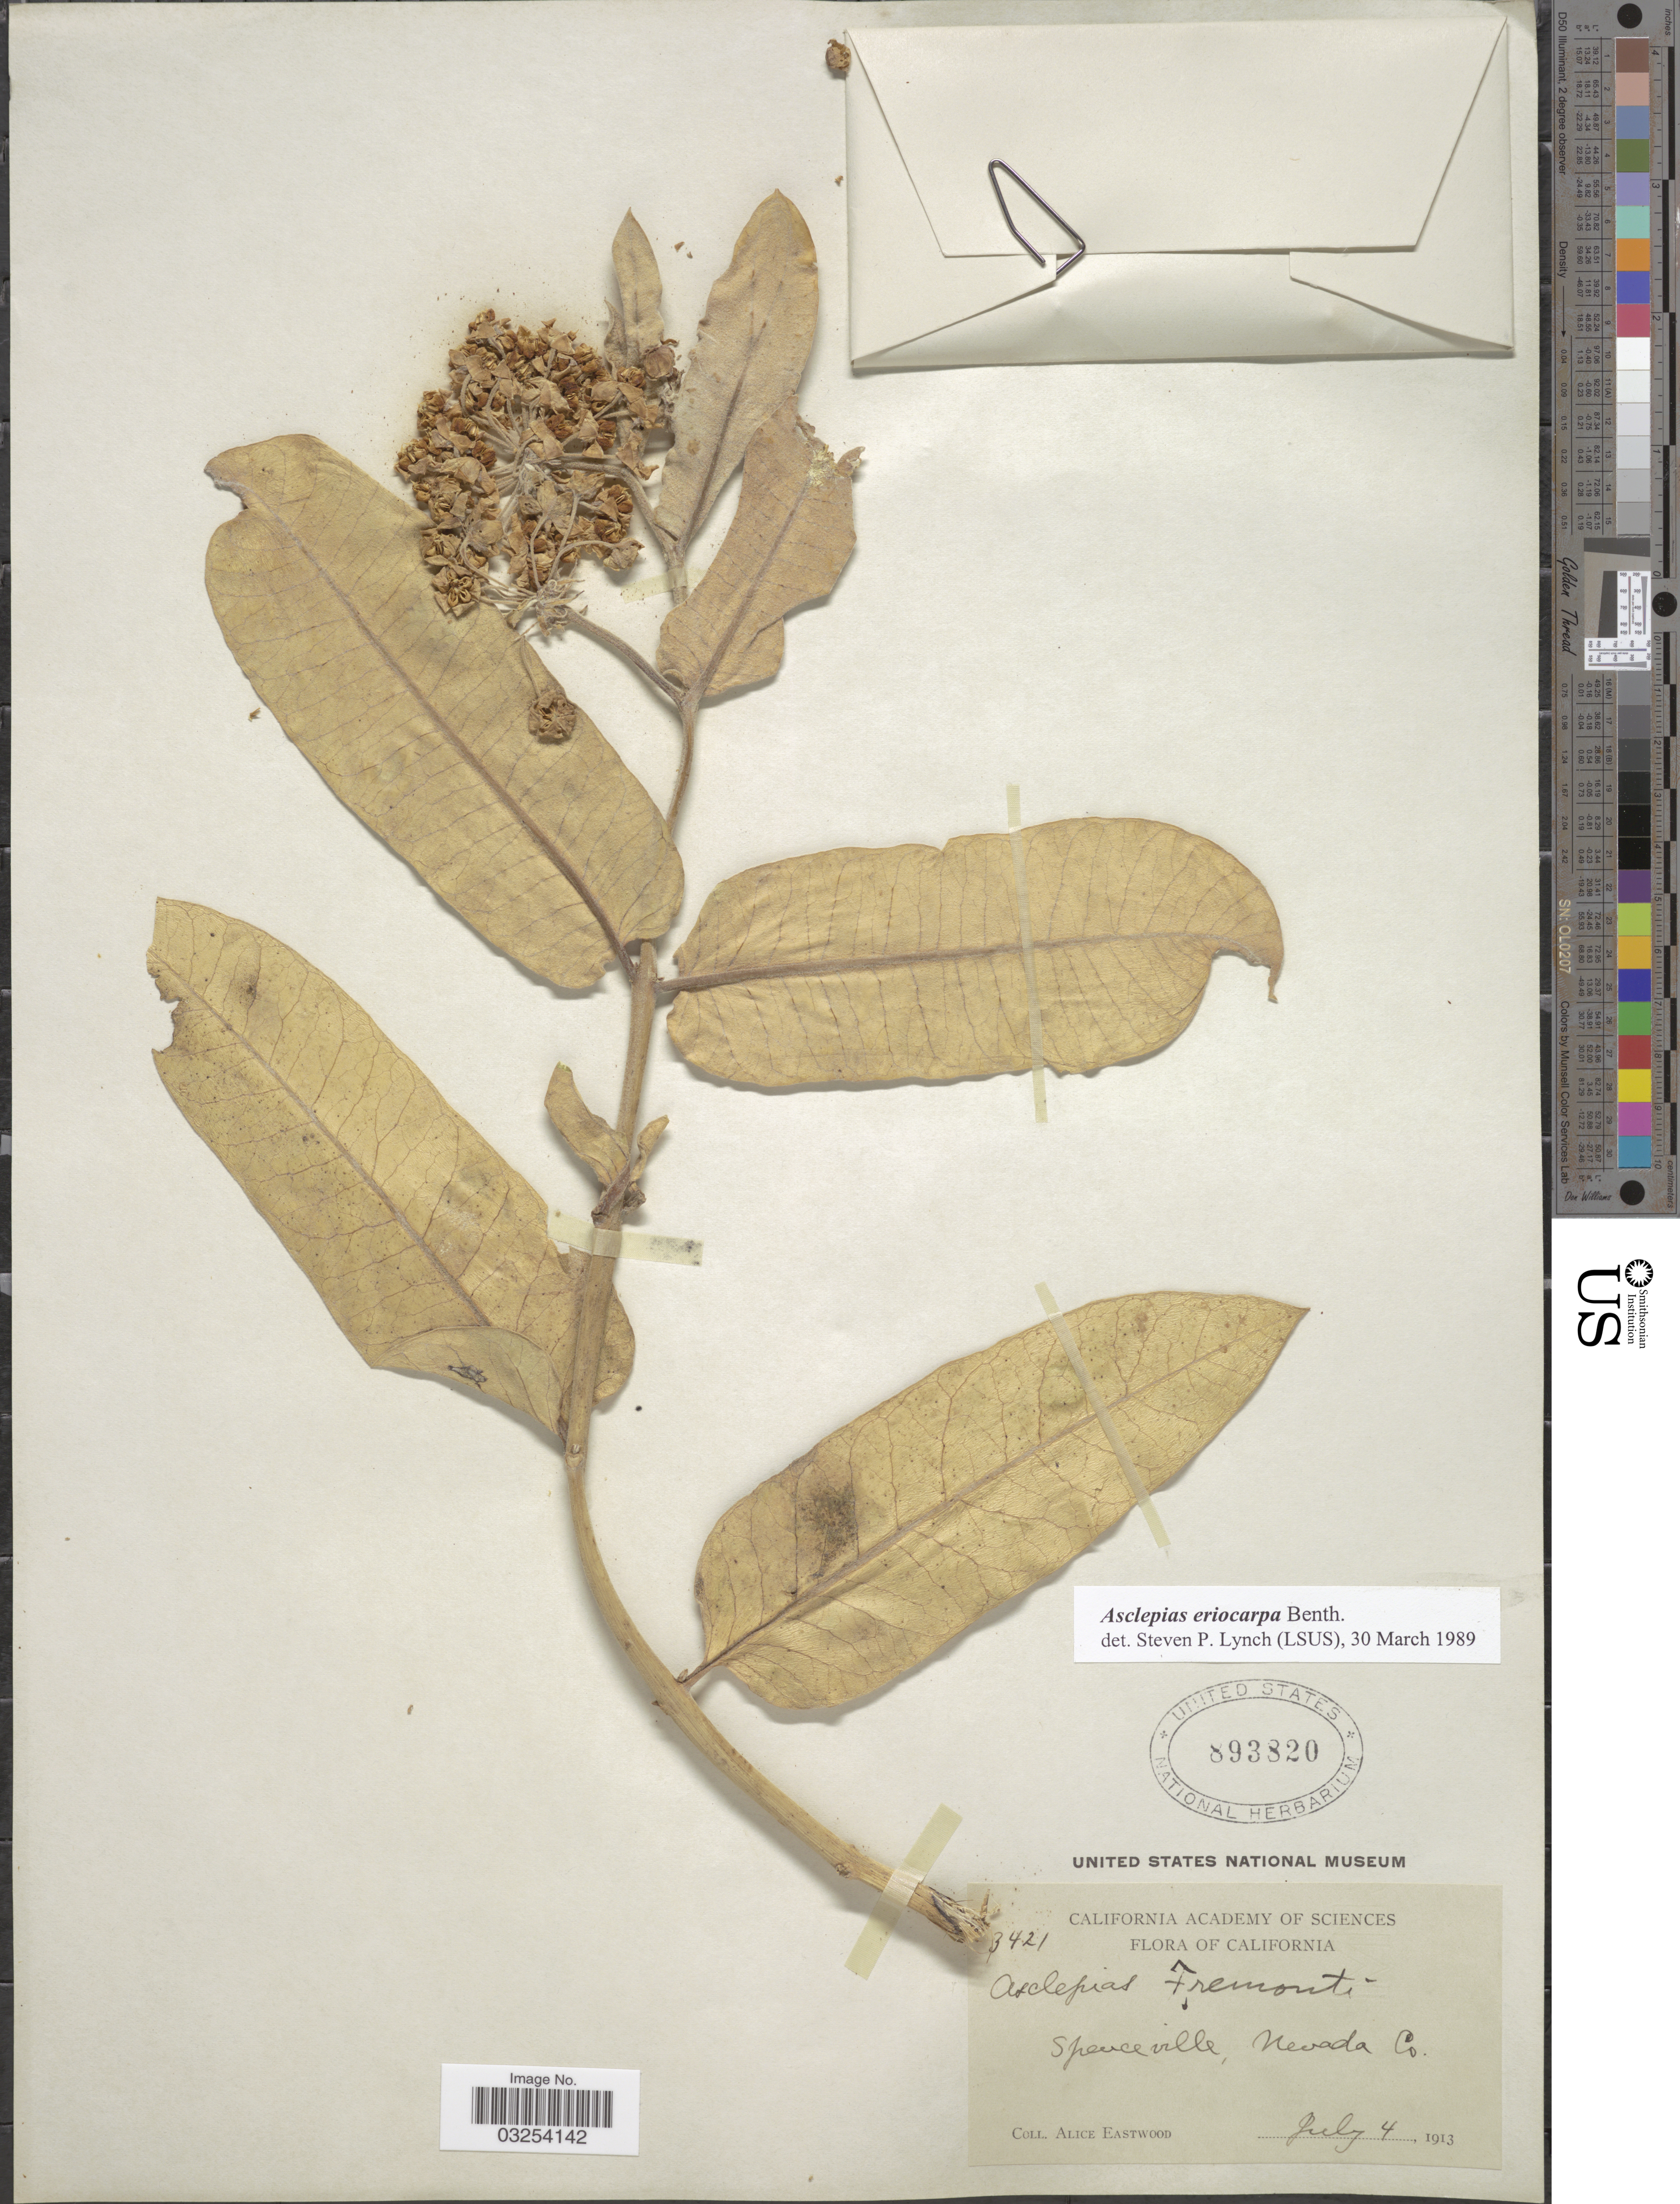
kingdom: Plantae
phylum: Tracheophyta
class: Magnoliopsida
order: Gentianales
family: Apocynaceae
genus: Asclepias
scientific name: Asclepias eriocarpa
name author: Benth.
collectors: A. Eastwood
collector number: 3421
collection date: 1913-07-04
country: United States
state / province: California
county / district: Nevada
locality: Spenceville, Nevada Co.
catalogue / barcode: US 893820